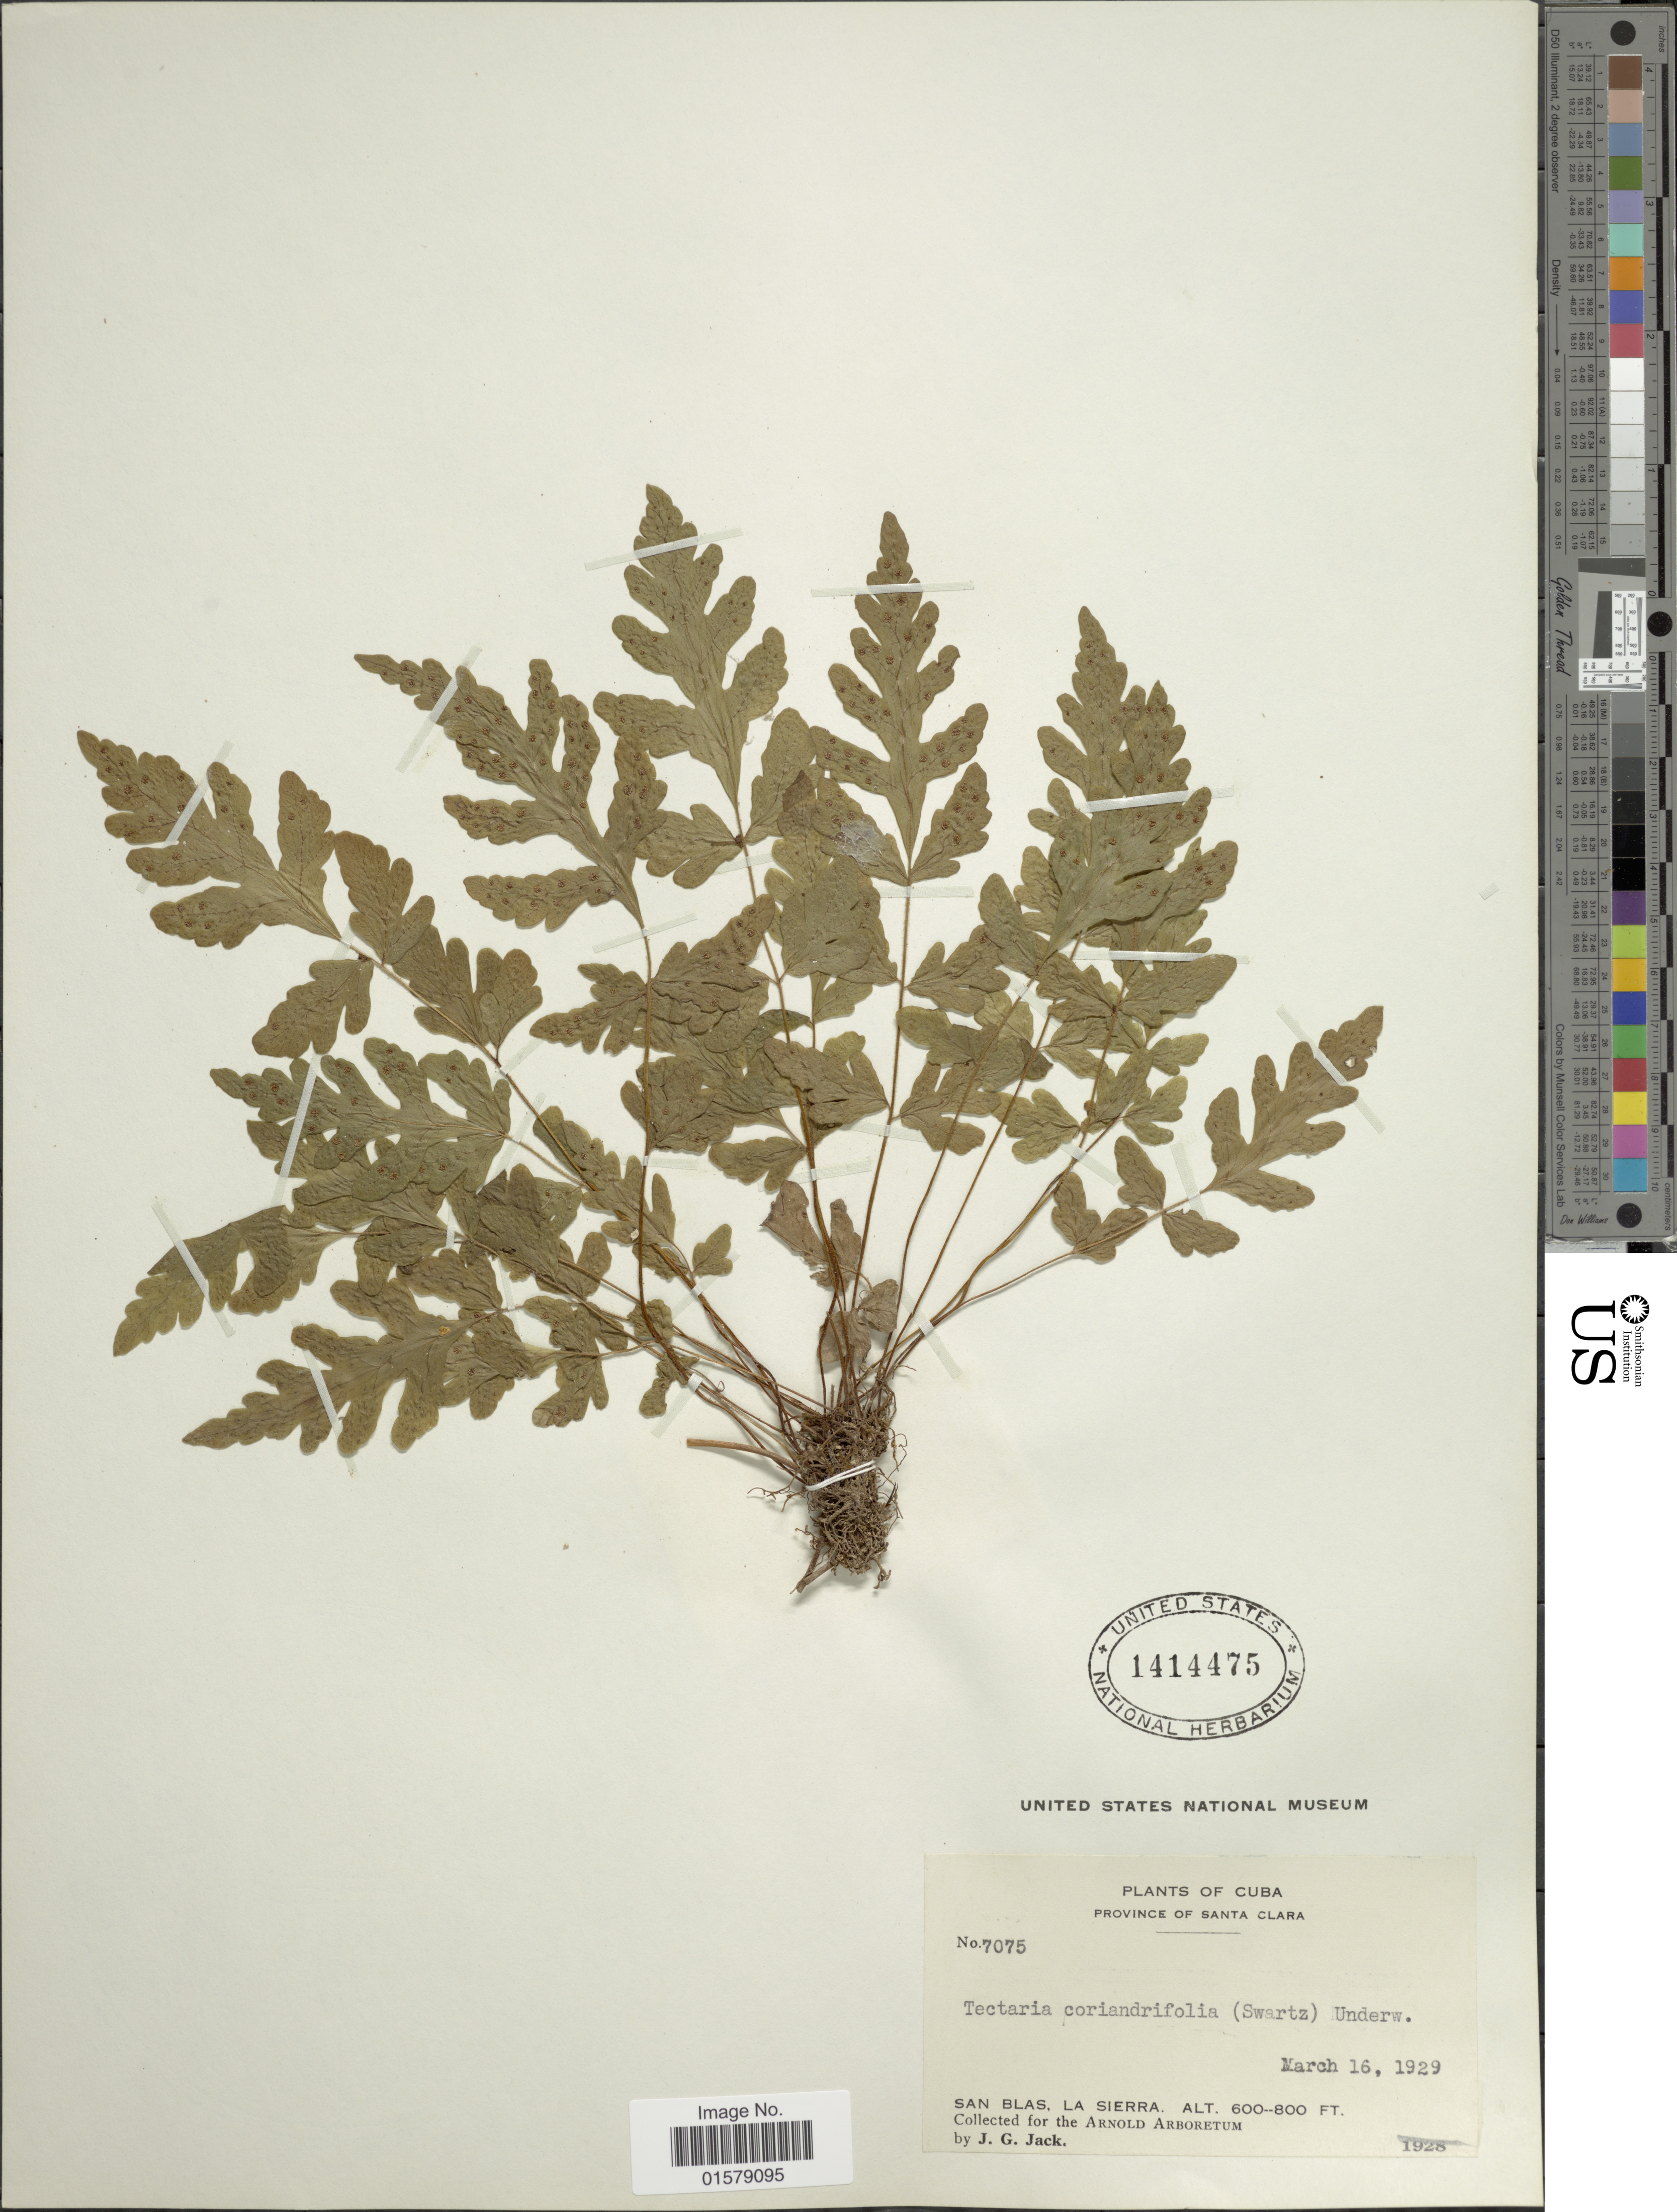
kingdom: Plantae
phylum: Tracheophyta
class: Polypodiopsida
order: Polypodiales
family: Tectariaceae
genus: Tectaria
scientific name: Tectaria coriandrifolia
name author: Underw.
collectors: J. G. Jack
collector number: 7075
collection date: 1929-03-16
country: Cuba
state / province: Las Villas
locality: Province of Santa Clara, San Blas, La Sierra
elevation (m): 183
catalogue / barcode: US 1414475